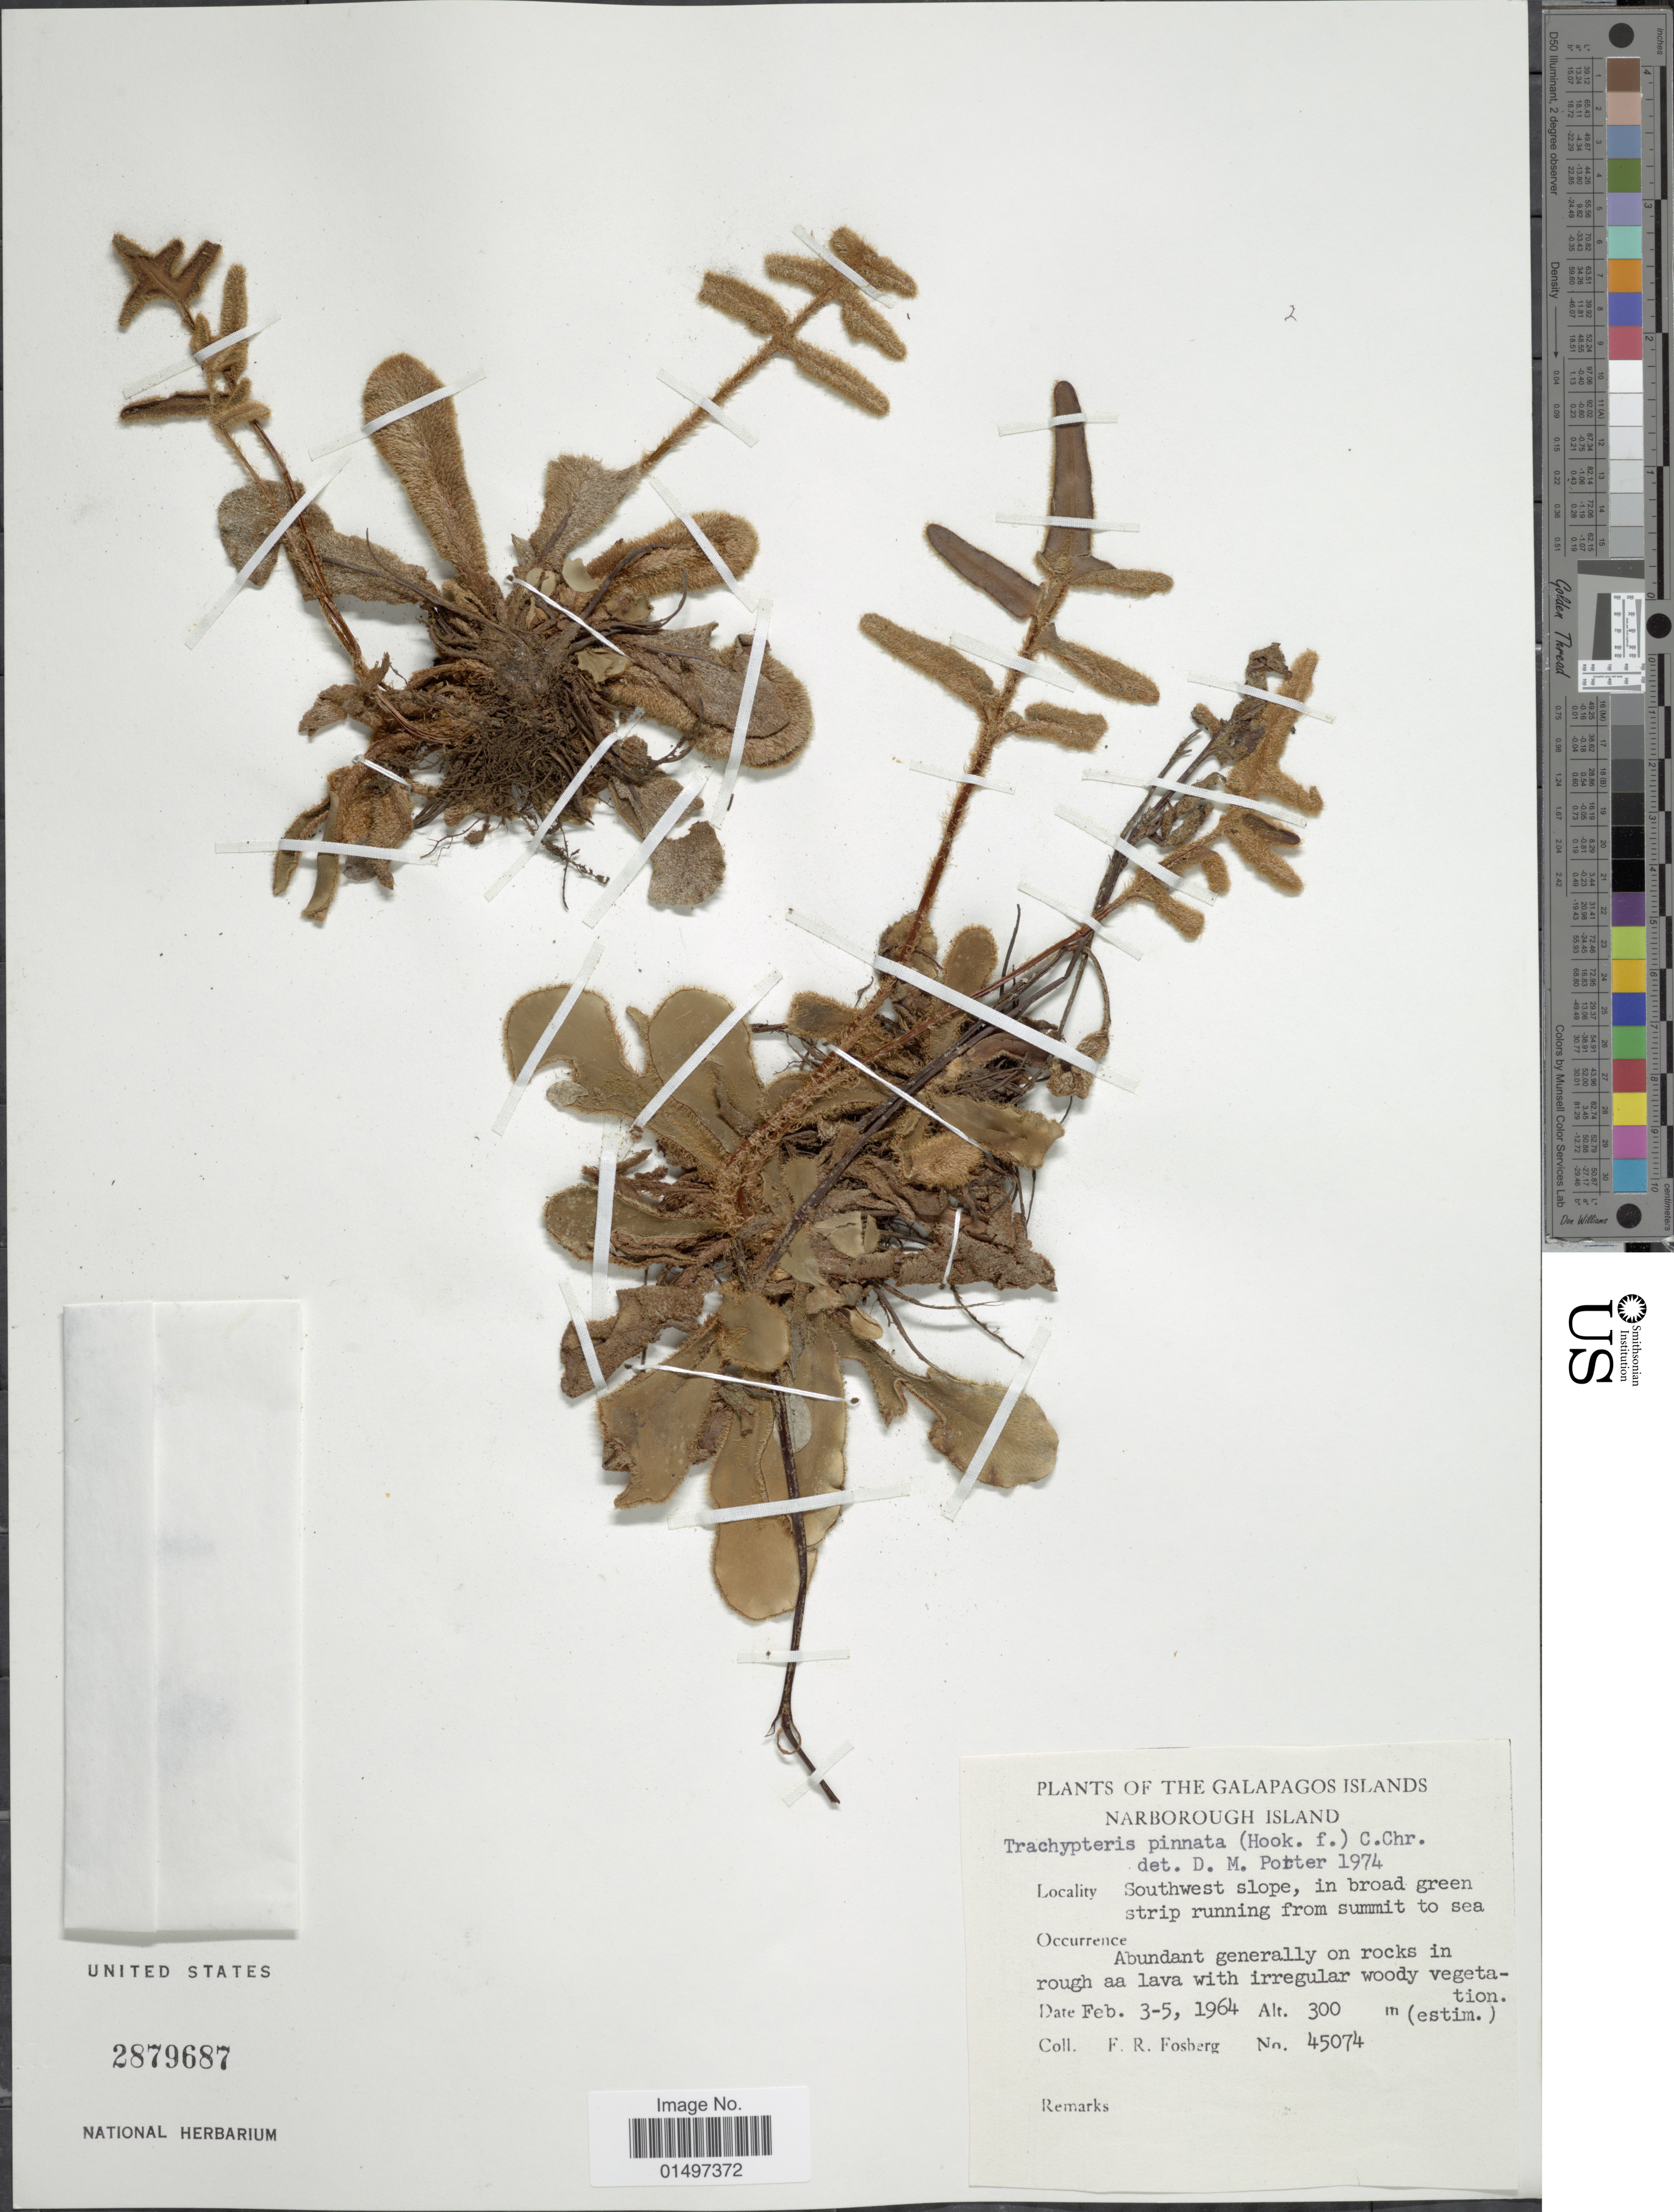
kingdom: Plantae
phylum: Tracheophyta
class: Polypodiopsida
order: Polypodiales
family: Pteridaceae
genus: Trachypteris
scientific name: Trachypteris pinnata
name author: (Hook. f.) C. Chr.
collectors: F. R. Fosberg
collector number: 45074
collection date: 1964-02-03/1964-02-05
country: Ecuador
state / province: Colón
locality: The Galapagos Islands. Narborough Island. Southwest slope, in broad green strip running from summit to sea.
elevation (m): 300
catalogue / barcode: US 2879687